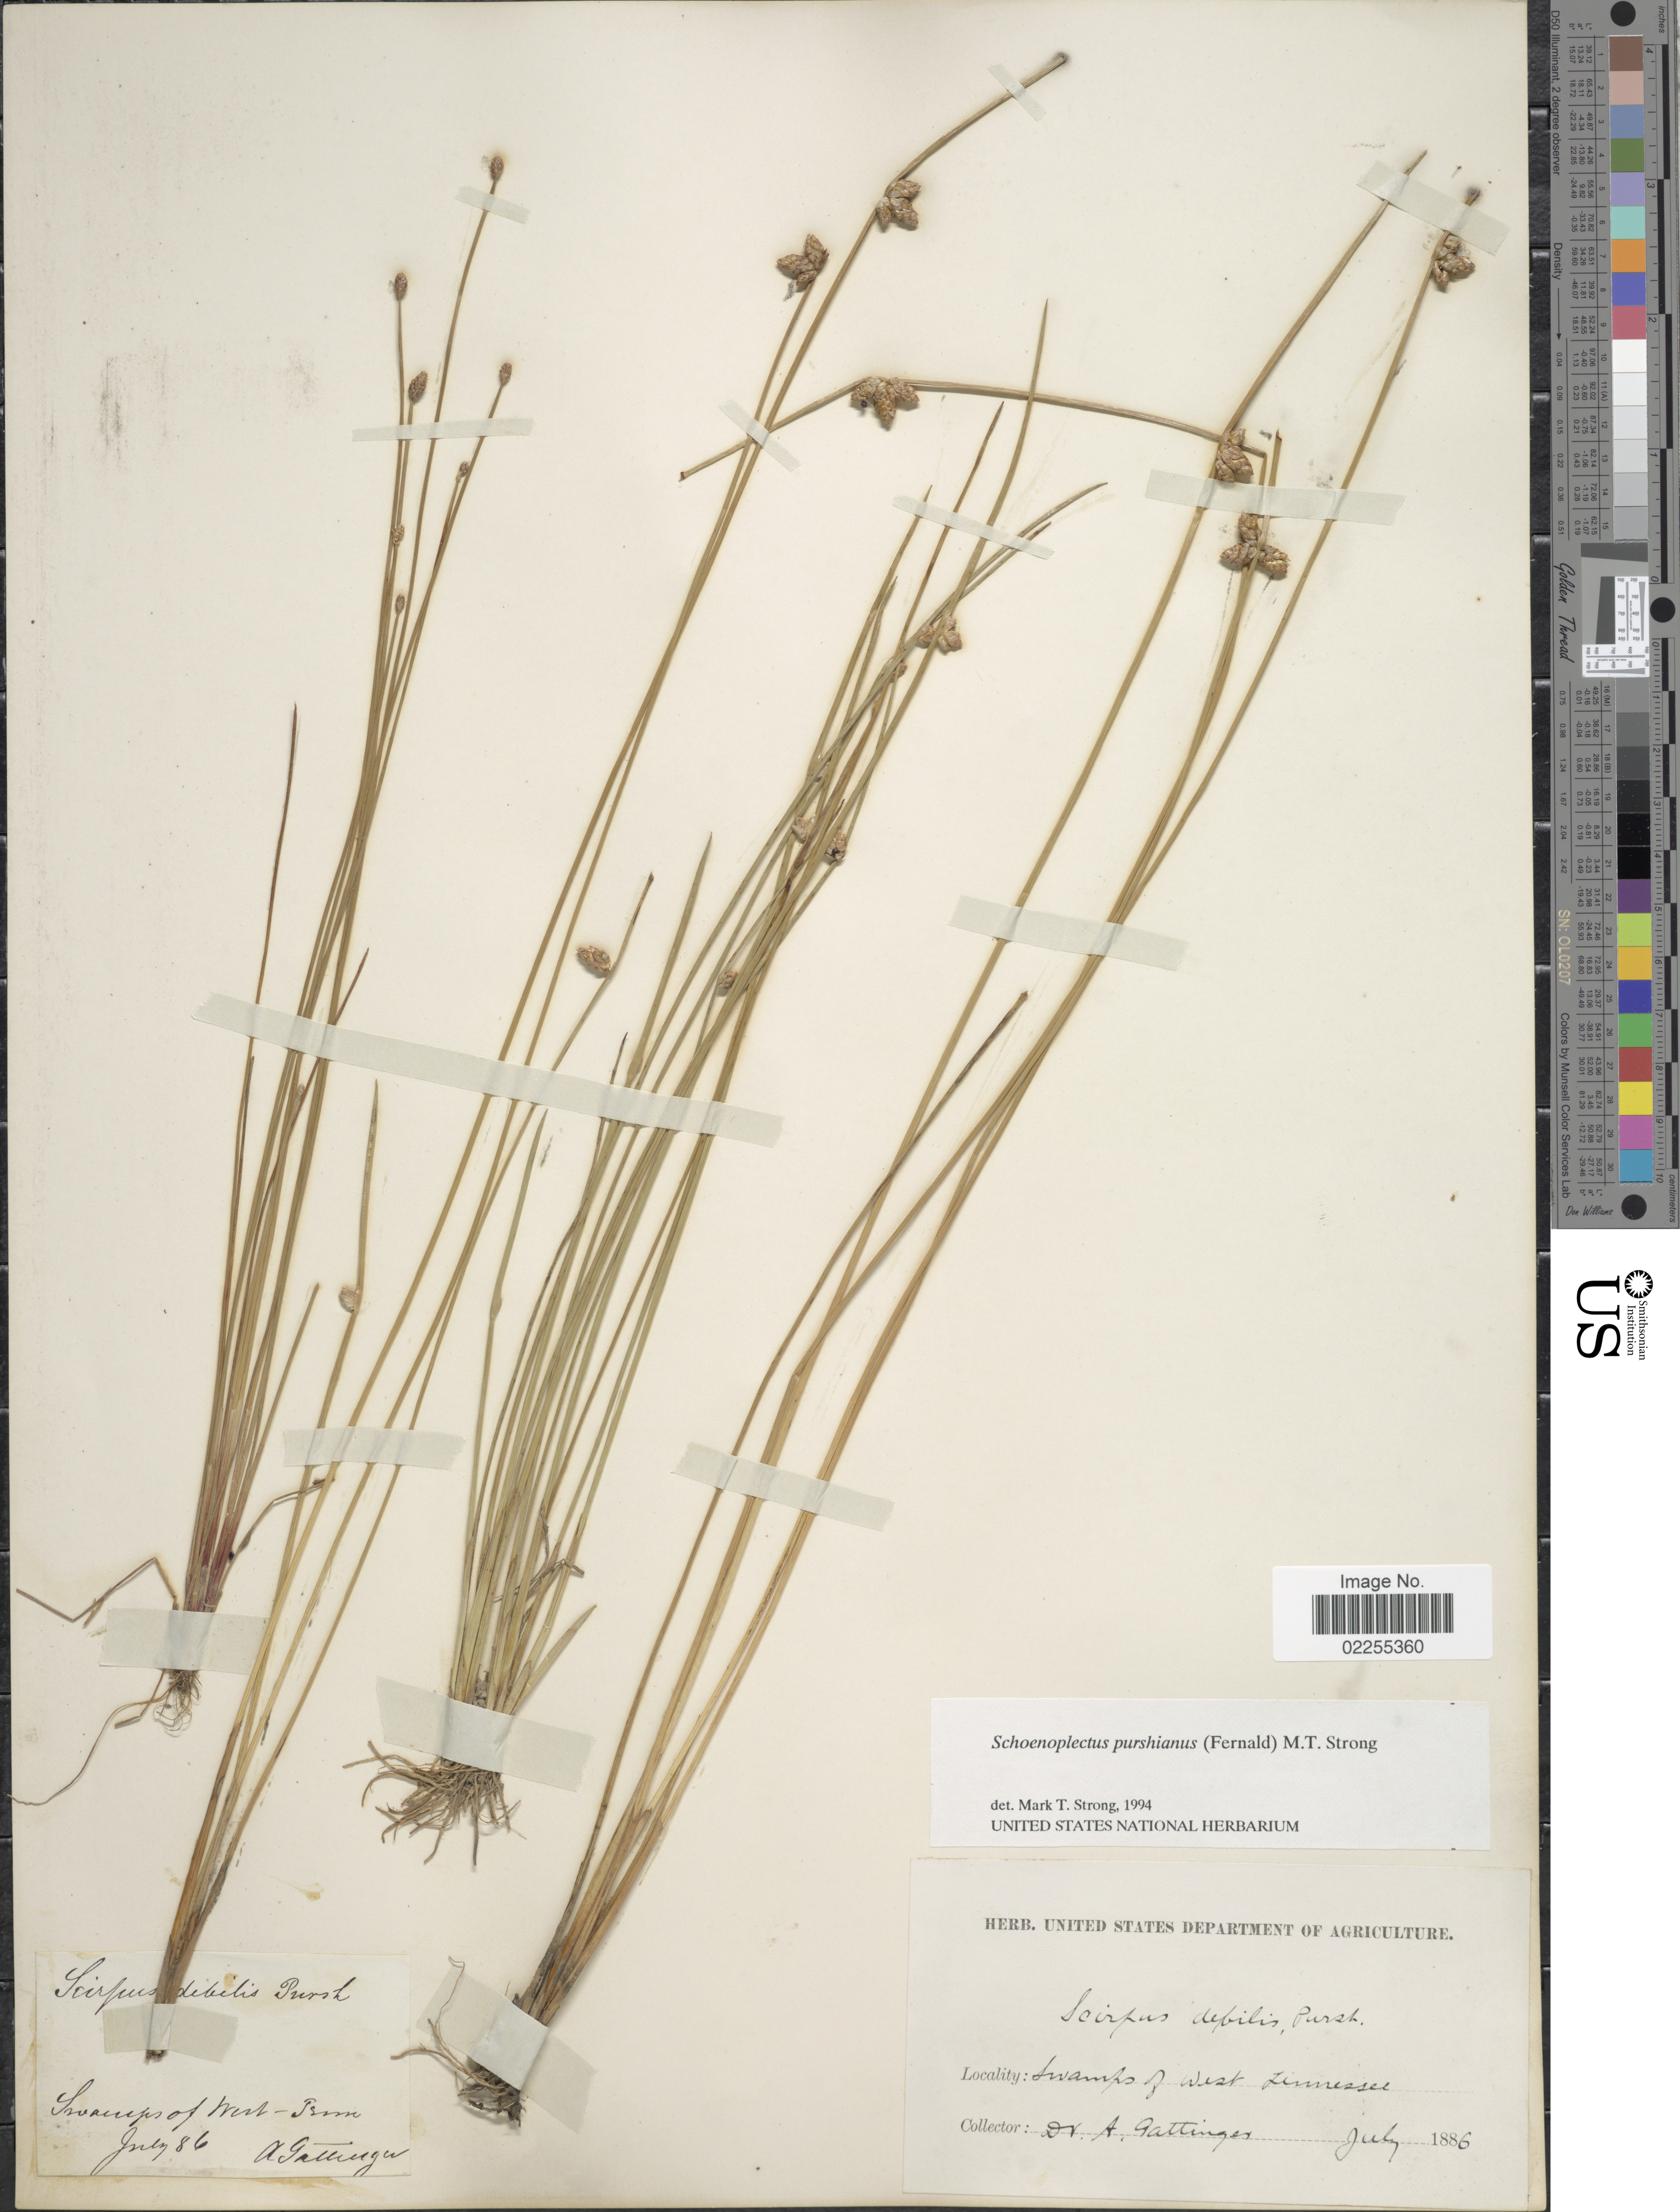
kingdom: Plantae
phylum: Tracheophyta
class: Liliopsida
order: Poales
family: Cyperaceae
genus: Schoenoplectus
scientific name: Schoenoplectus purshianus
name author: (Fernald) M.T. Strong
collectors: A. Gattinger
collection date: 1886-07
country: United States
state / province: Tennessee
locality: Swamps of West Tennessee.